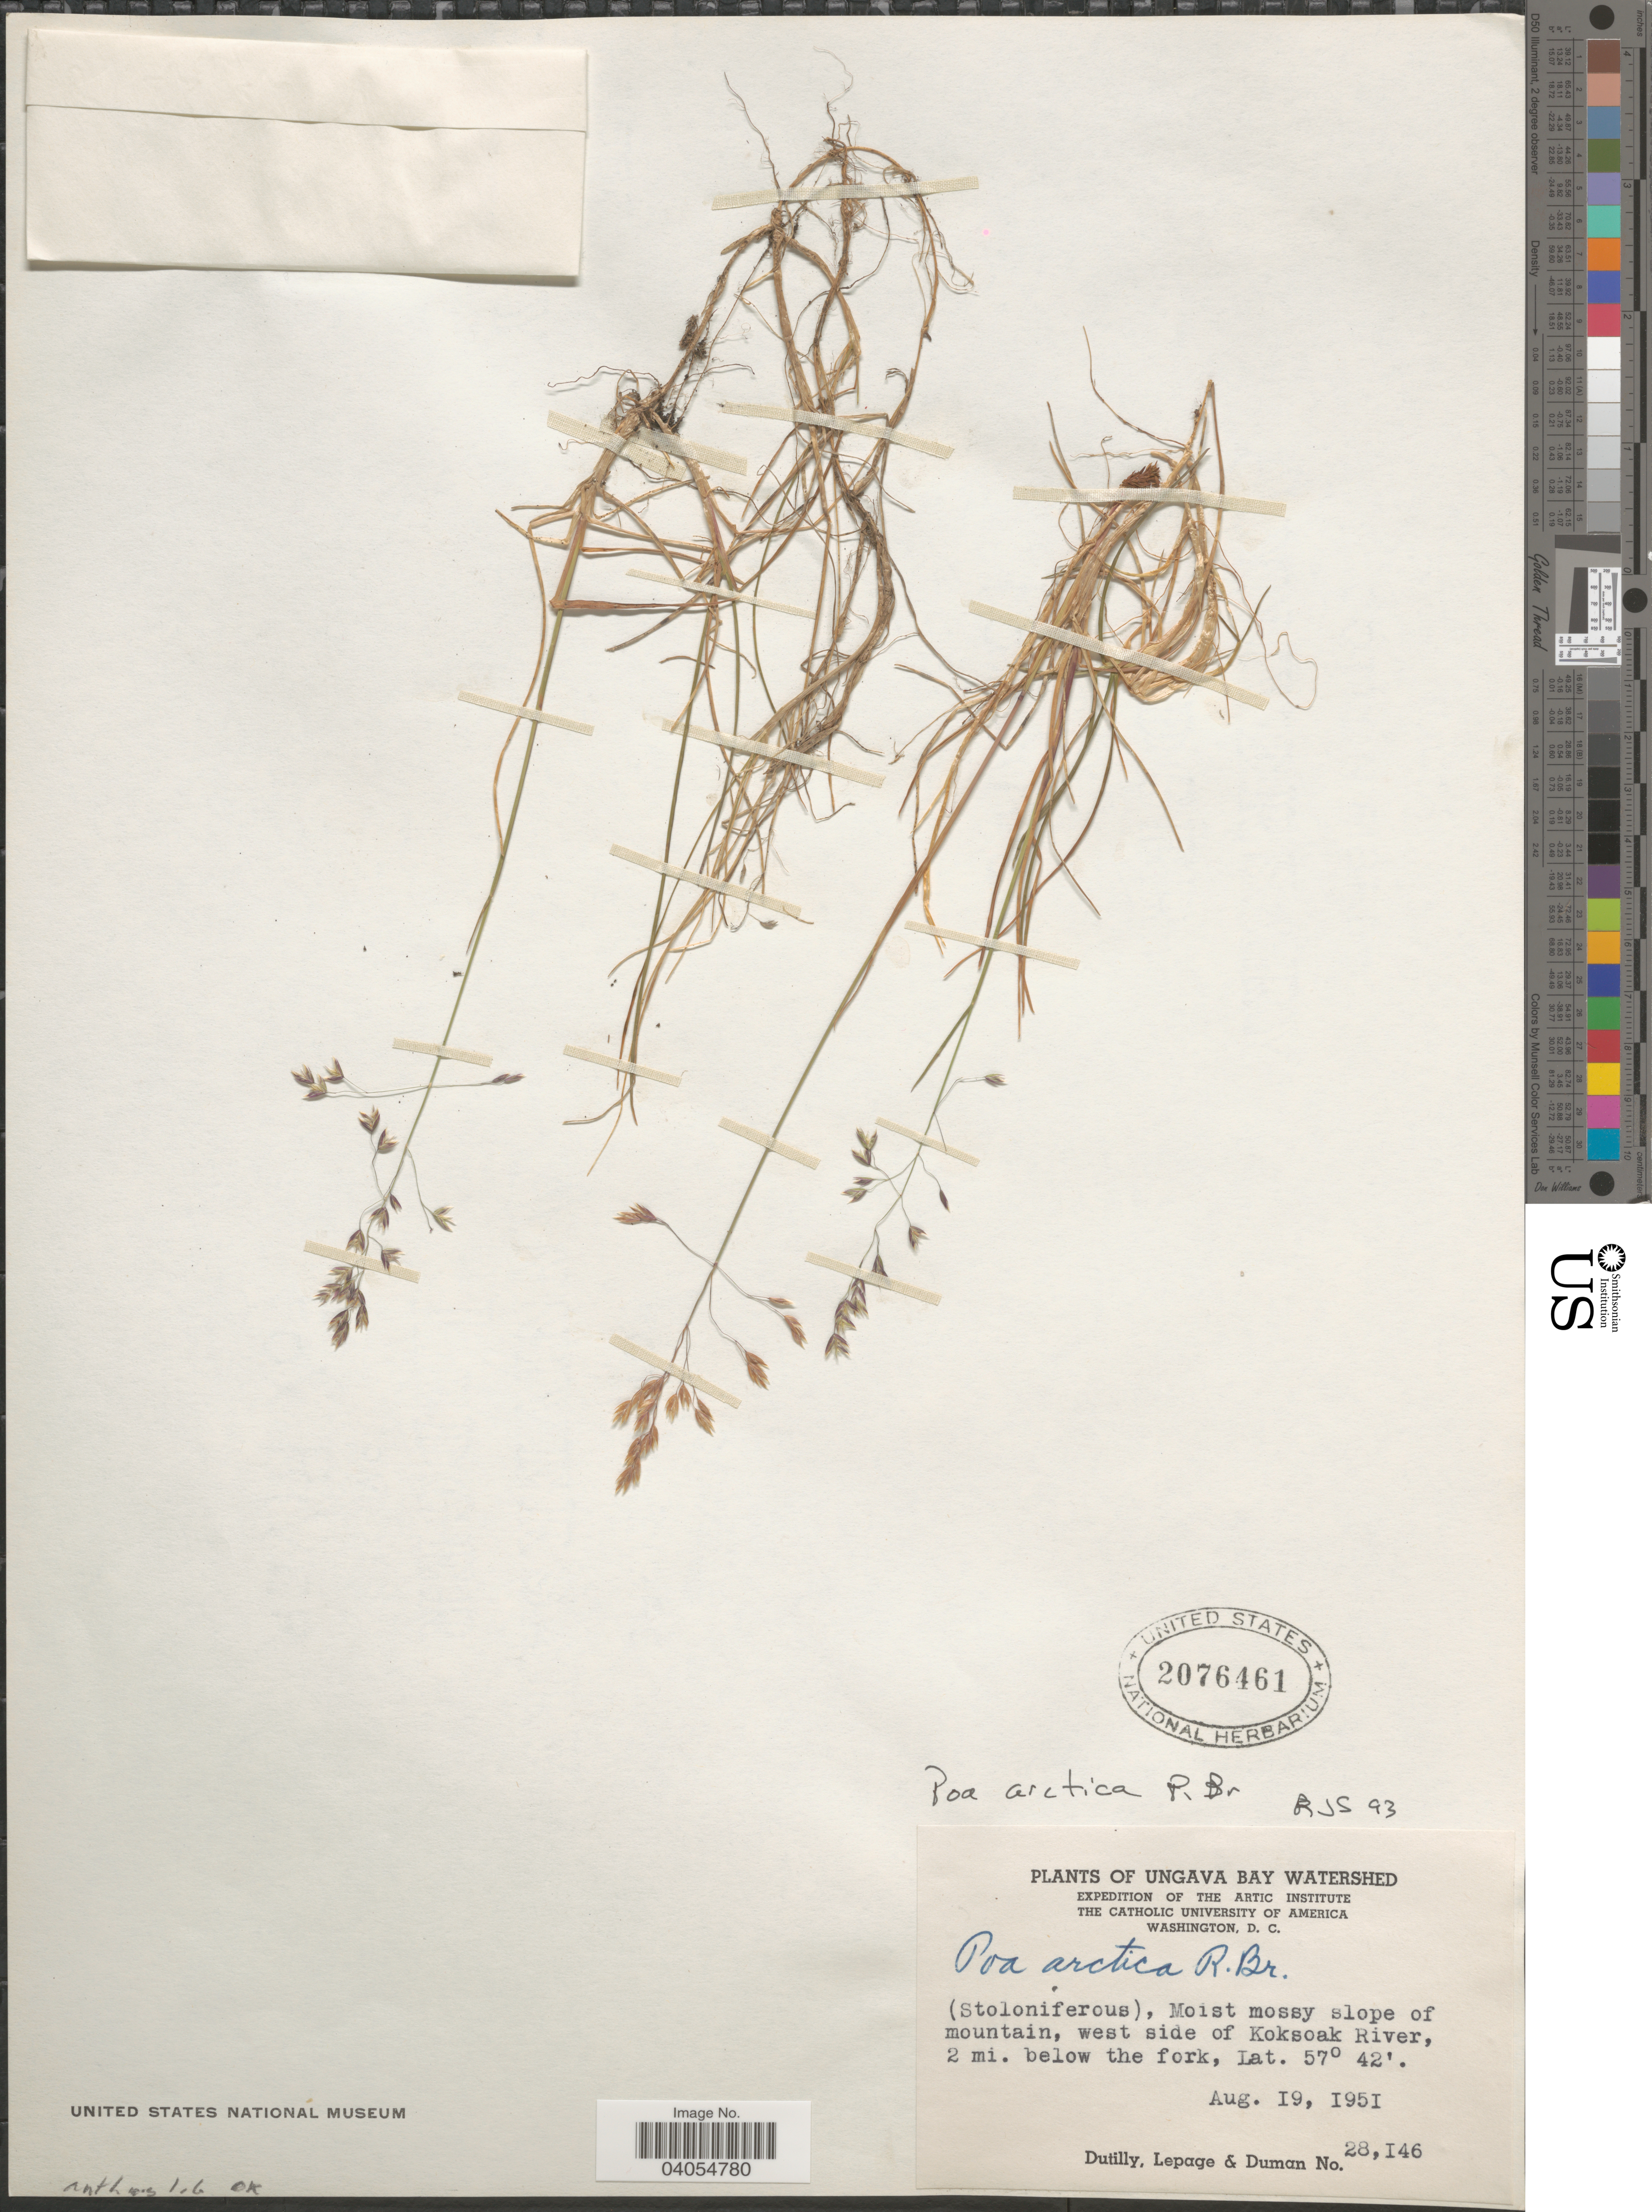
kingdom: Plantae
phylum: Tracheophyta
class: Liliopsida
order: Poales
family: Poaceae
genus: Poa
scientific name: Poa arctica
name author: R. Br.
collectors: -. Dutilly, -. LePage & -. Duman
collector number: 28146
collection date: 1951-08-19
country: Canada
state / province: Quebec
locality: Ungava Bay Watershed. Moist mossy slope of mountain, west side of Koksoak River, 2 mi. below the fork.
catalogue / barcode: US 2076461